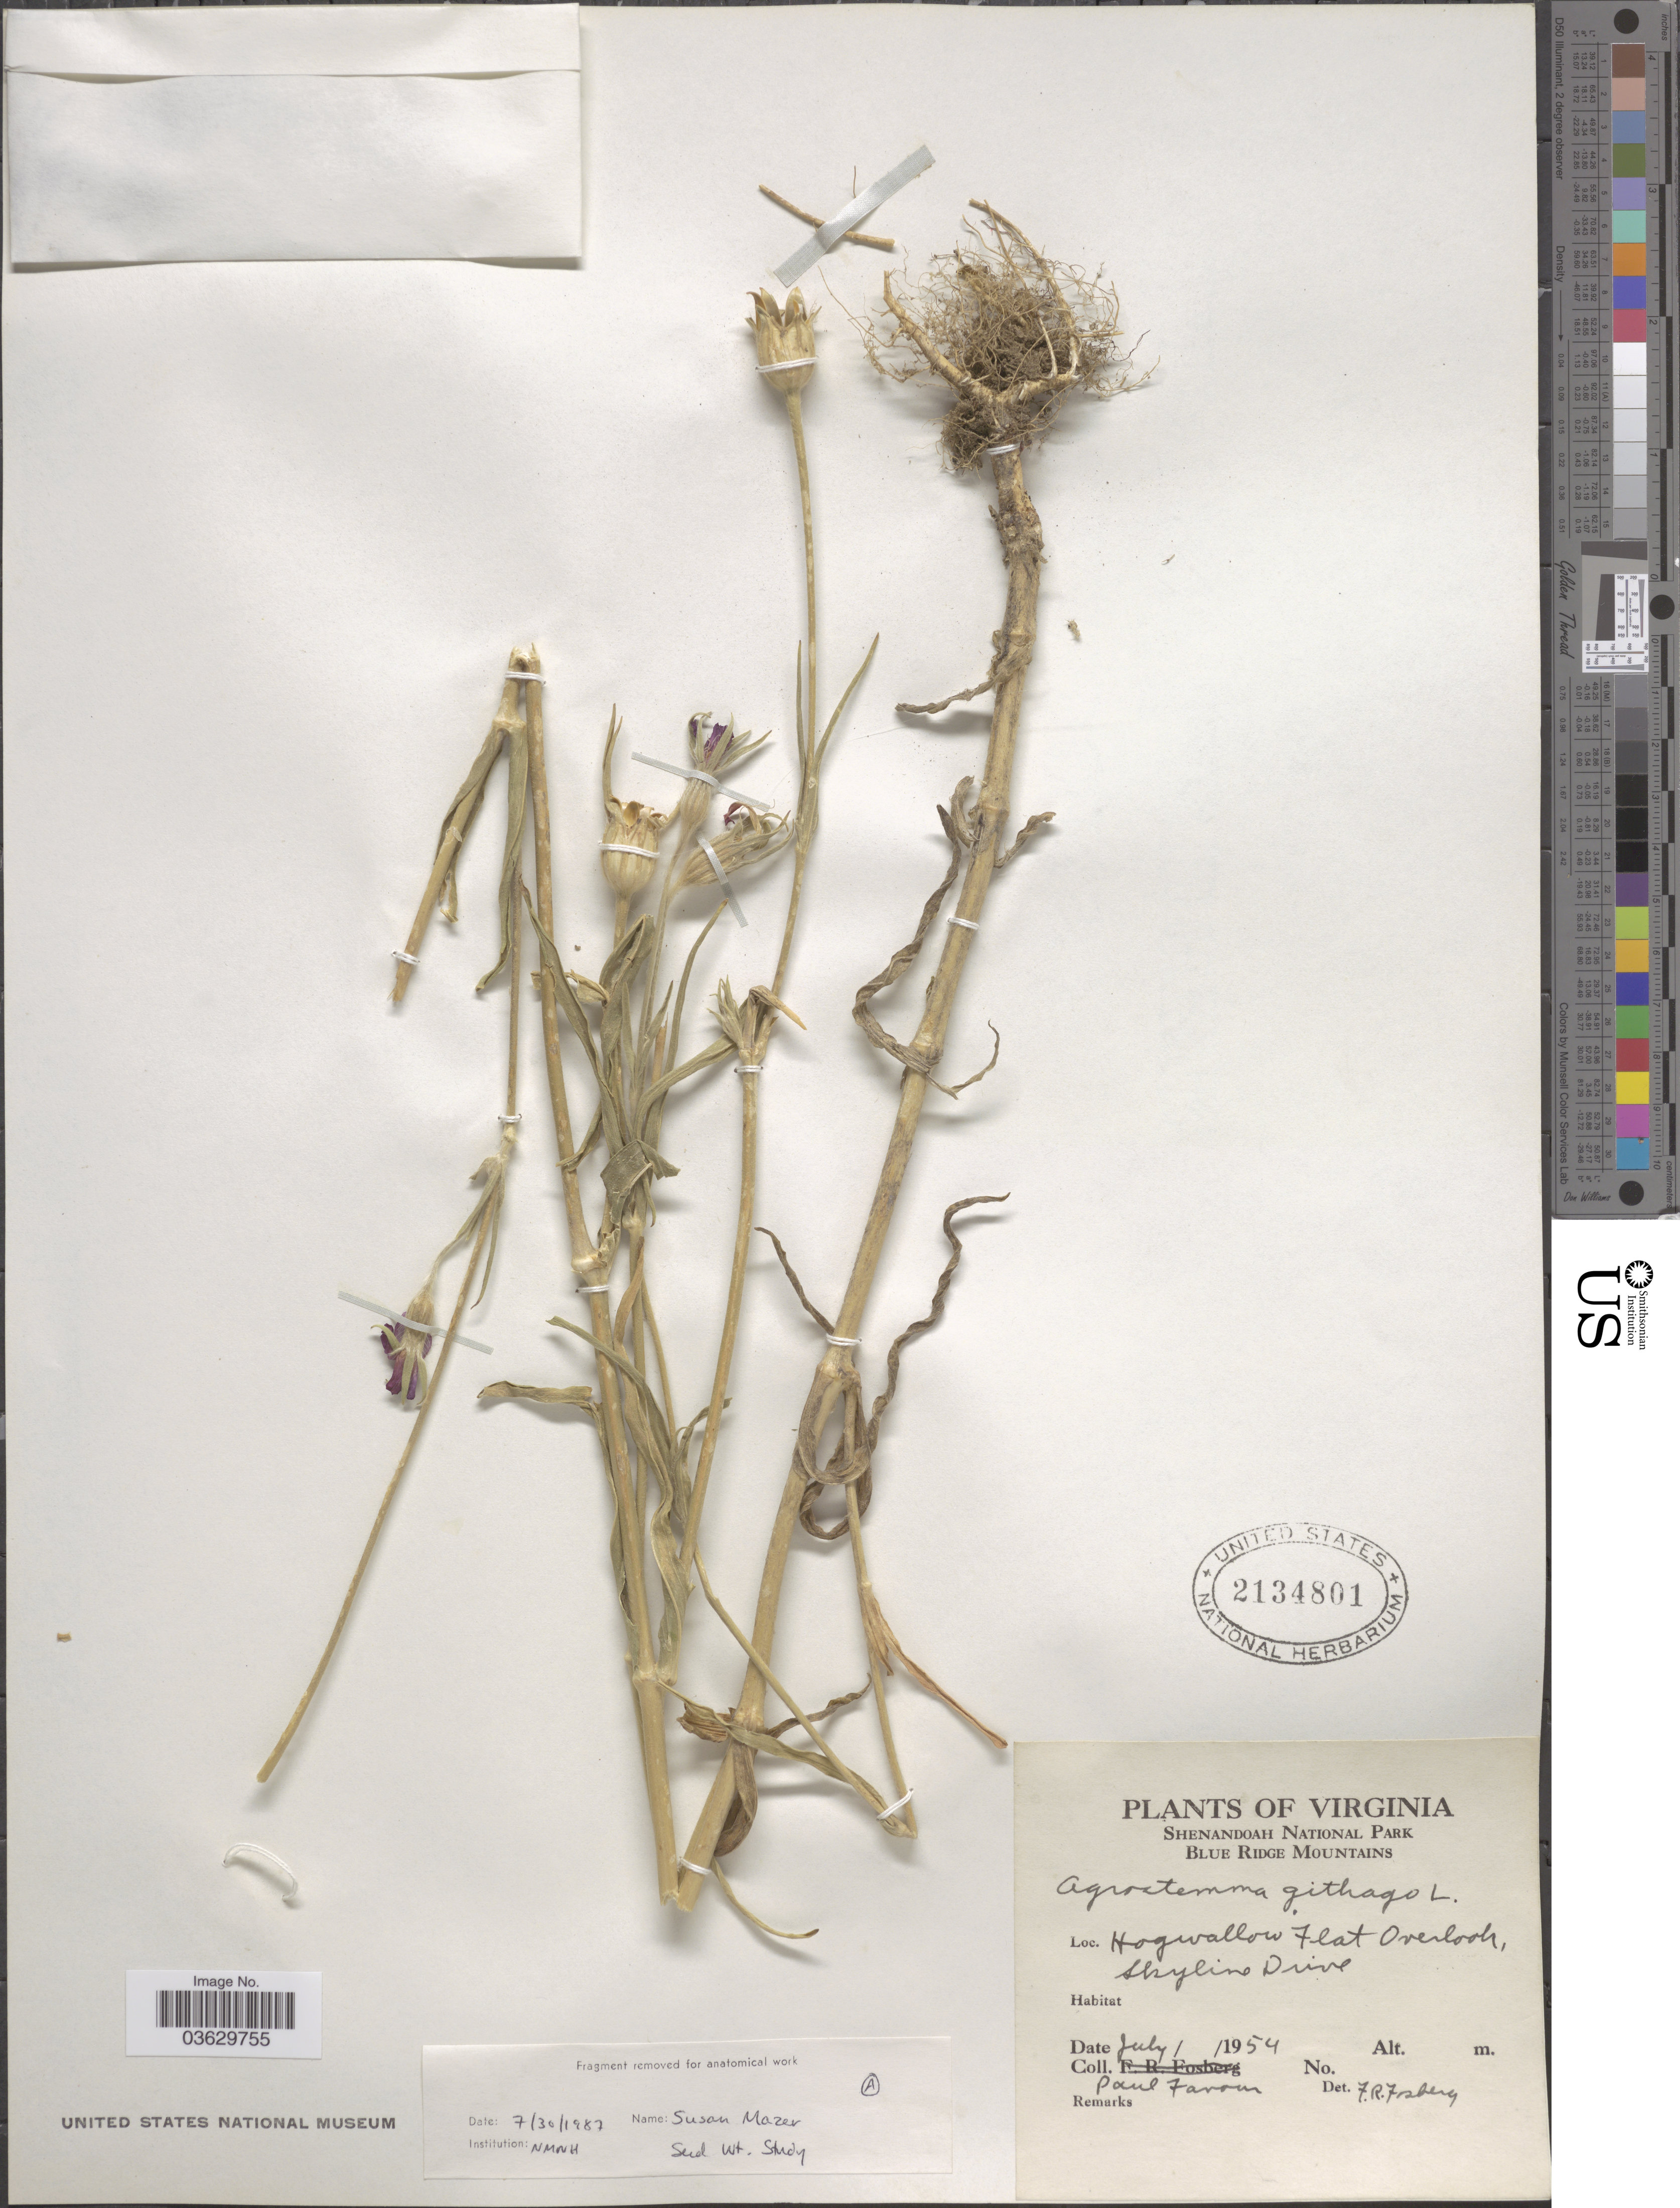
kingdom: Plantae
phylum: Tracheophyta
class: Magnoliopsida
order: Caryophyllales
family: Caryophyllaceae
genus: Agrostemma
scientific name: Agrostemma sp.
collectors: P. Favour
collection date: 1954-07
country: United States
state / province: Virginia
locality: Shenandoah National Park. Blue Ridge Mountains. Hogwallow flat Overlook, Skyline Drive.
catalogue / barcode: US 2134801